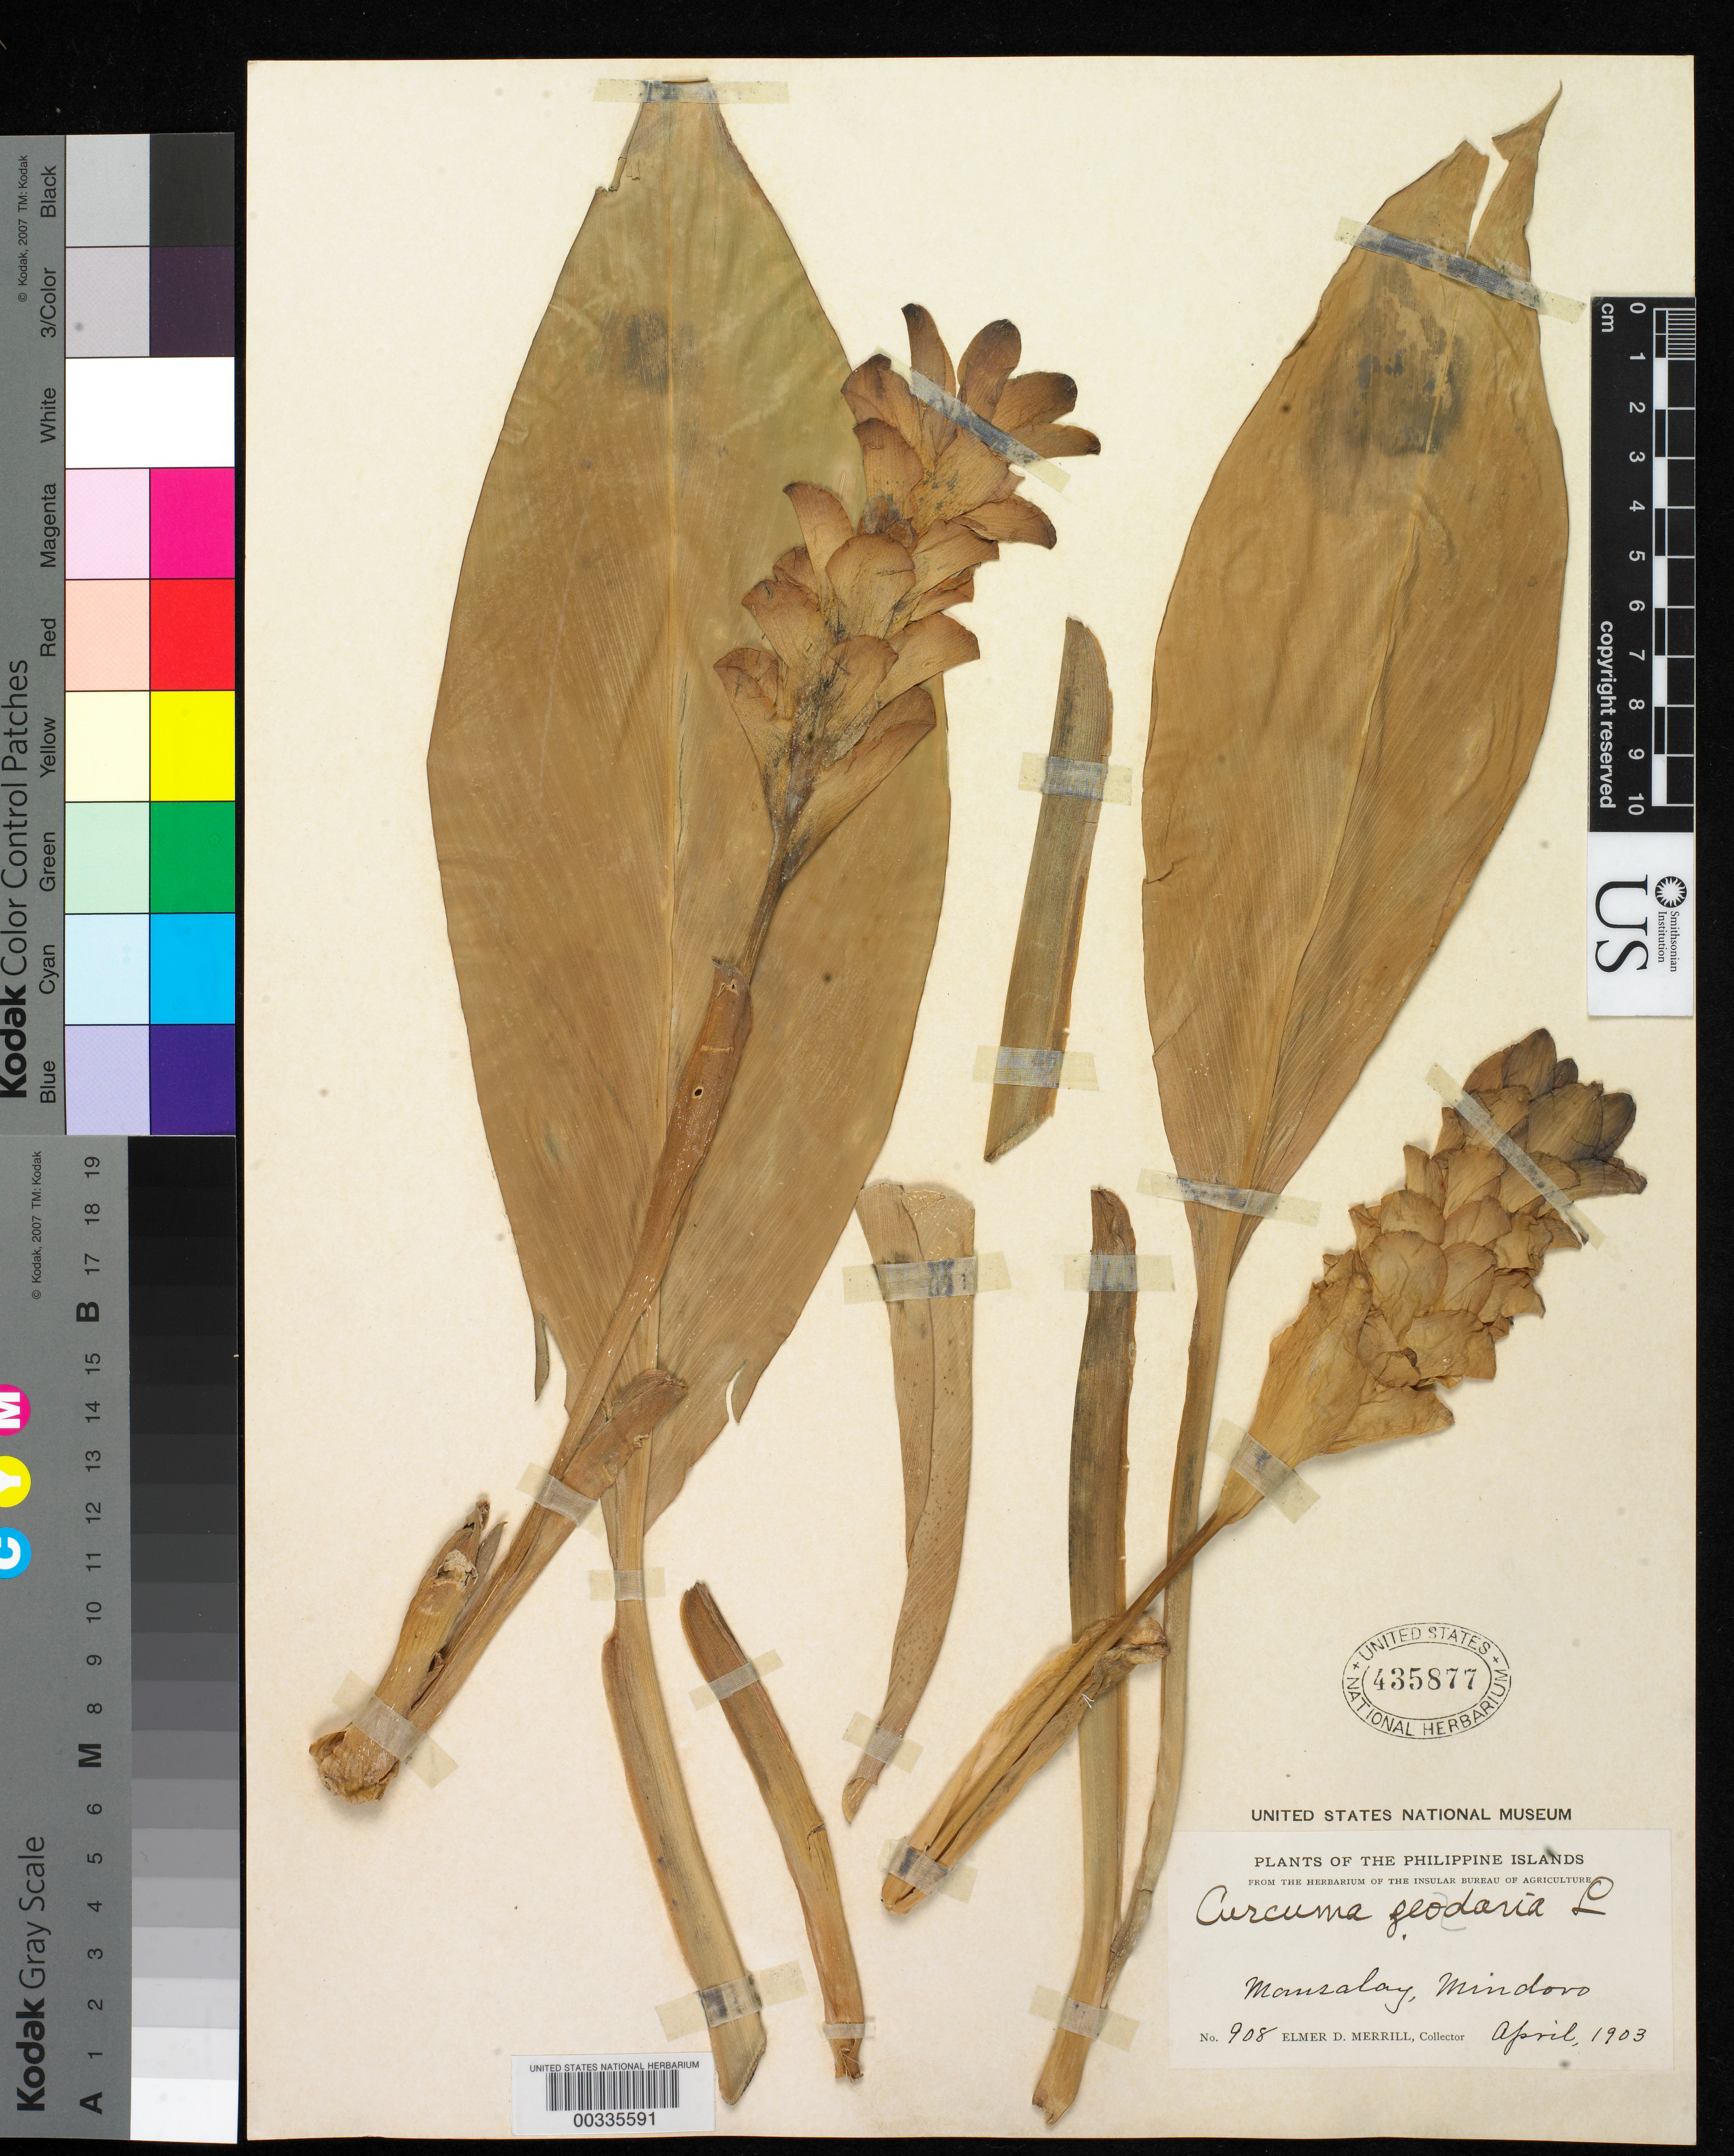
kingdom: Plantae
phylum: Tracheophyta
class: Liliopsida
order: Zingiberales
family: Zingiberaceae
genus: Curcuma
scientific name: Curcuma parviflora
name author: Wall.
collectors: E. D. Merrill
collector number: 908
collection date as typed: Apr 1903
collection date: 1903-04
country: Philippines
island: Mindoro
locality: Mansalay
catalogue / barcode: US 435877